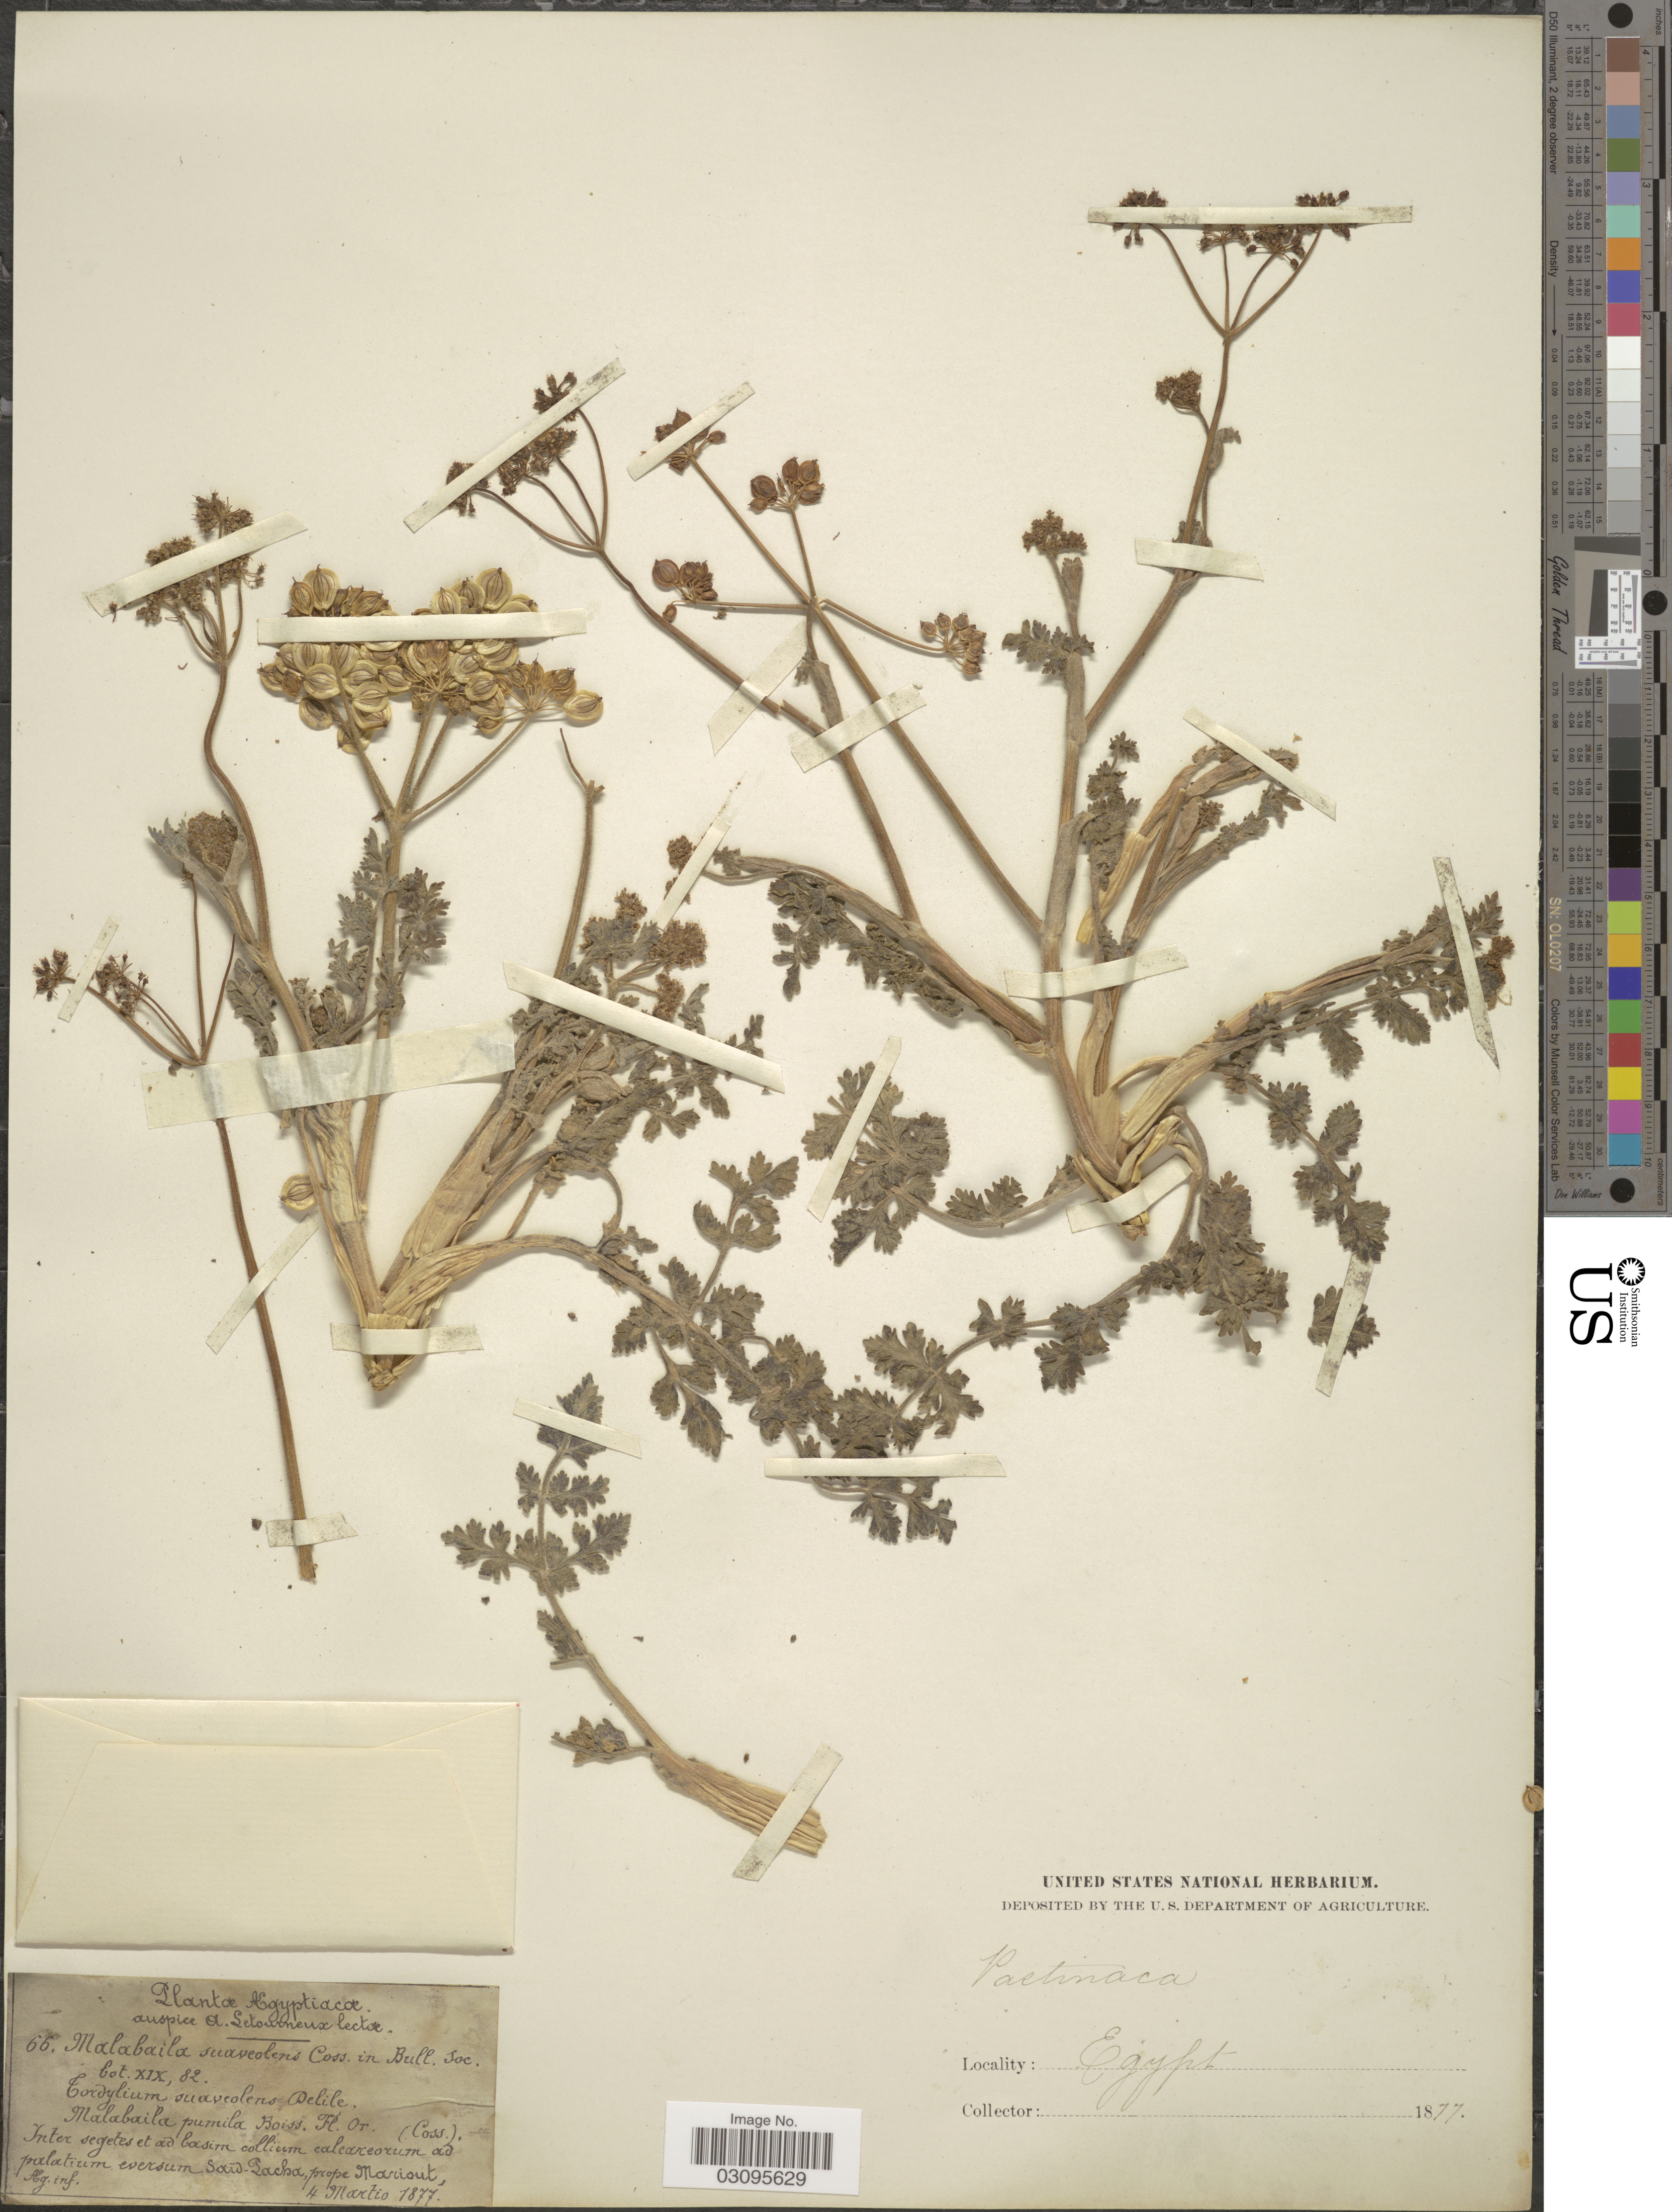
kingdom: Plantae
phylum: Tracheophyta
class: Magnoliopsida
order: Apiales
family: Apiaceae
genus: Pastinaca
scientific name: Pastinaca sp.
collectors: A. Letourneux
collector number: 66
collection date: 1877-03-04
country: Egypt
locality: Inter segetes et ad basim collium calcareorum ad perlatium eversum Said-Pacha, prope Mariout.